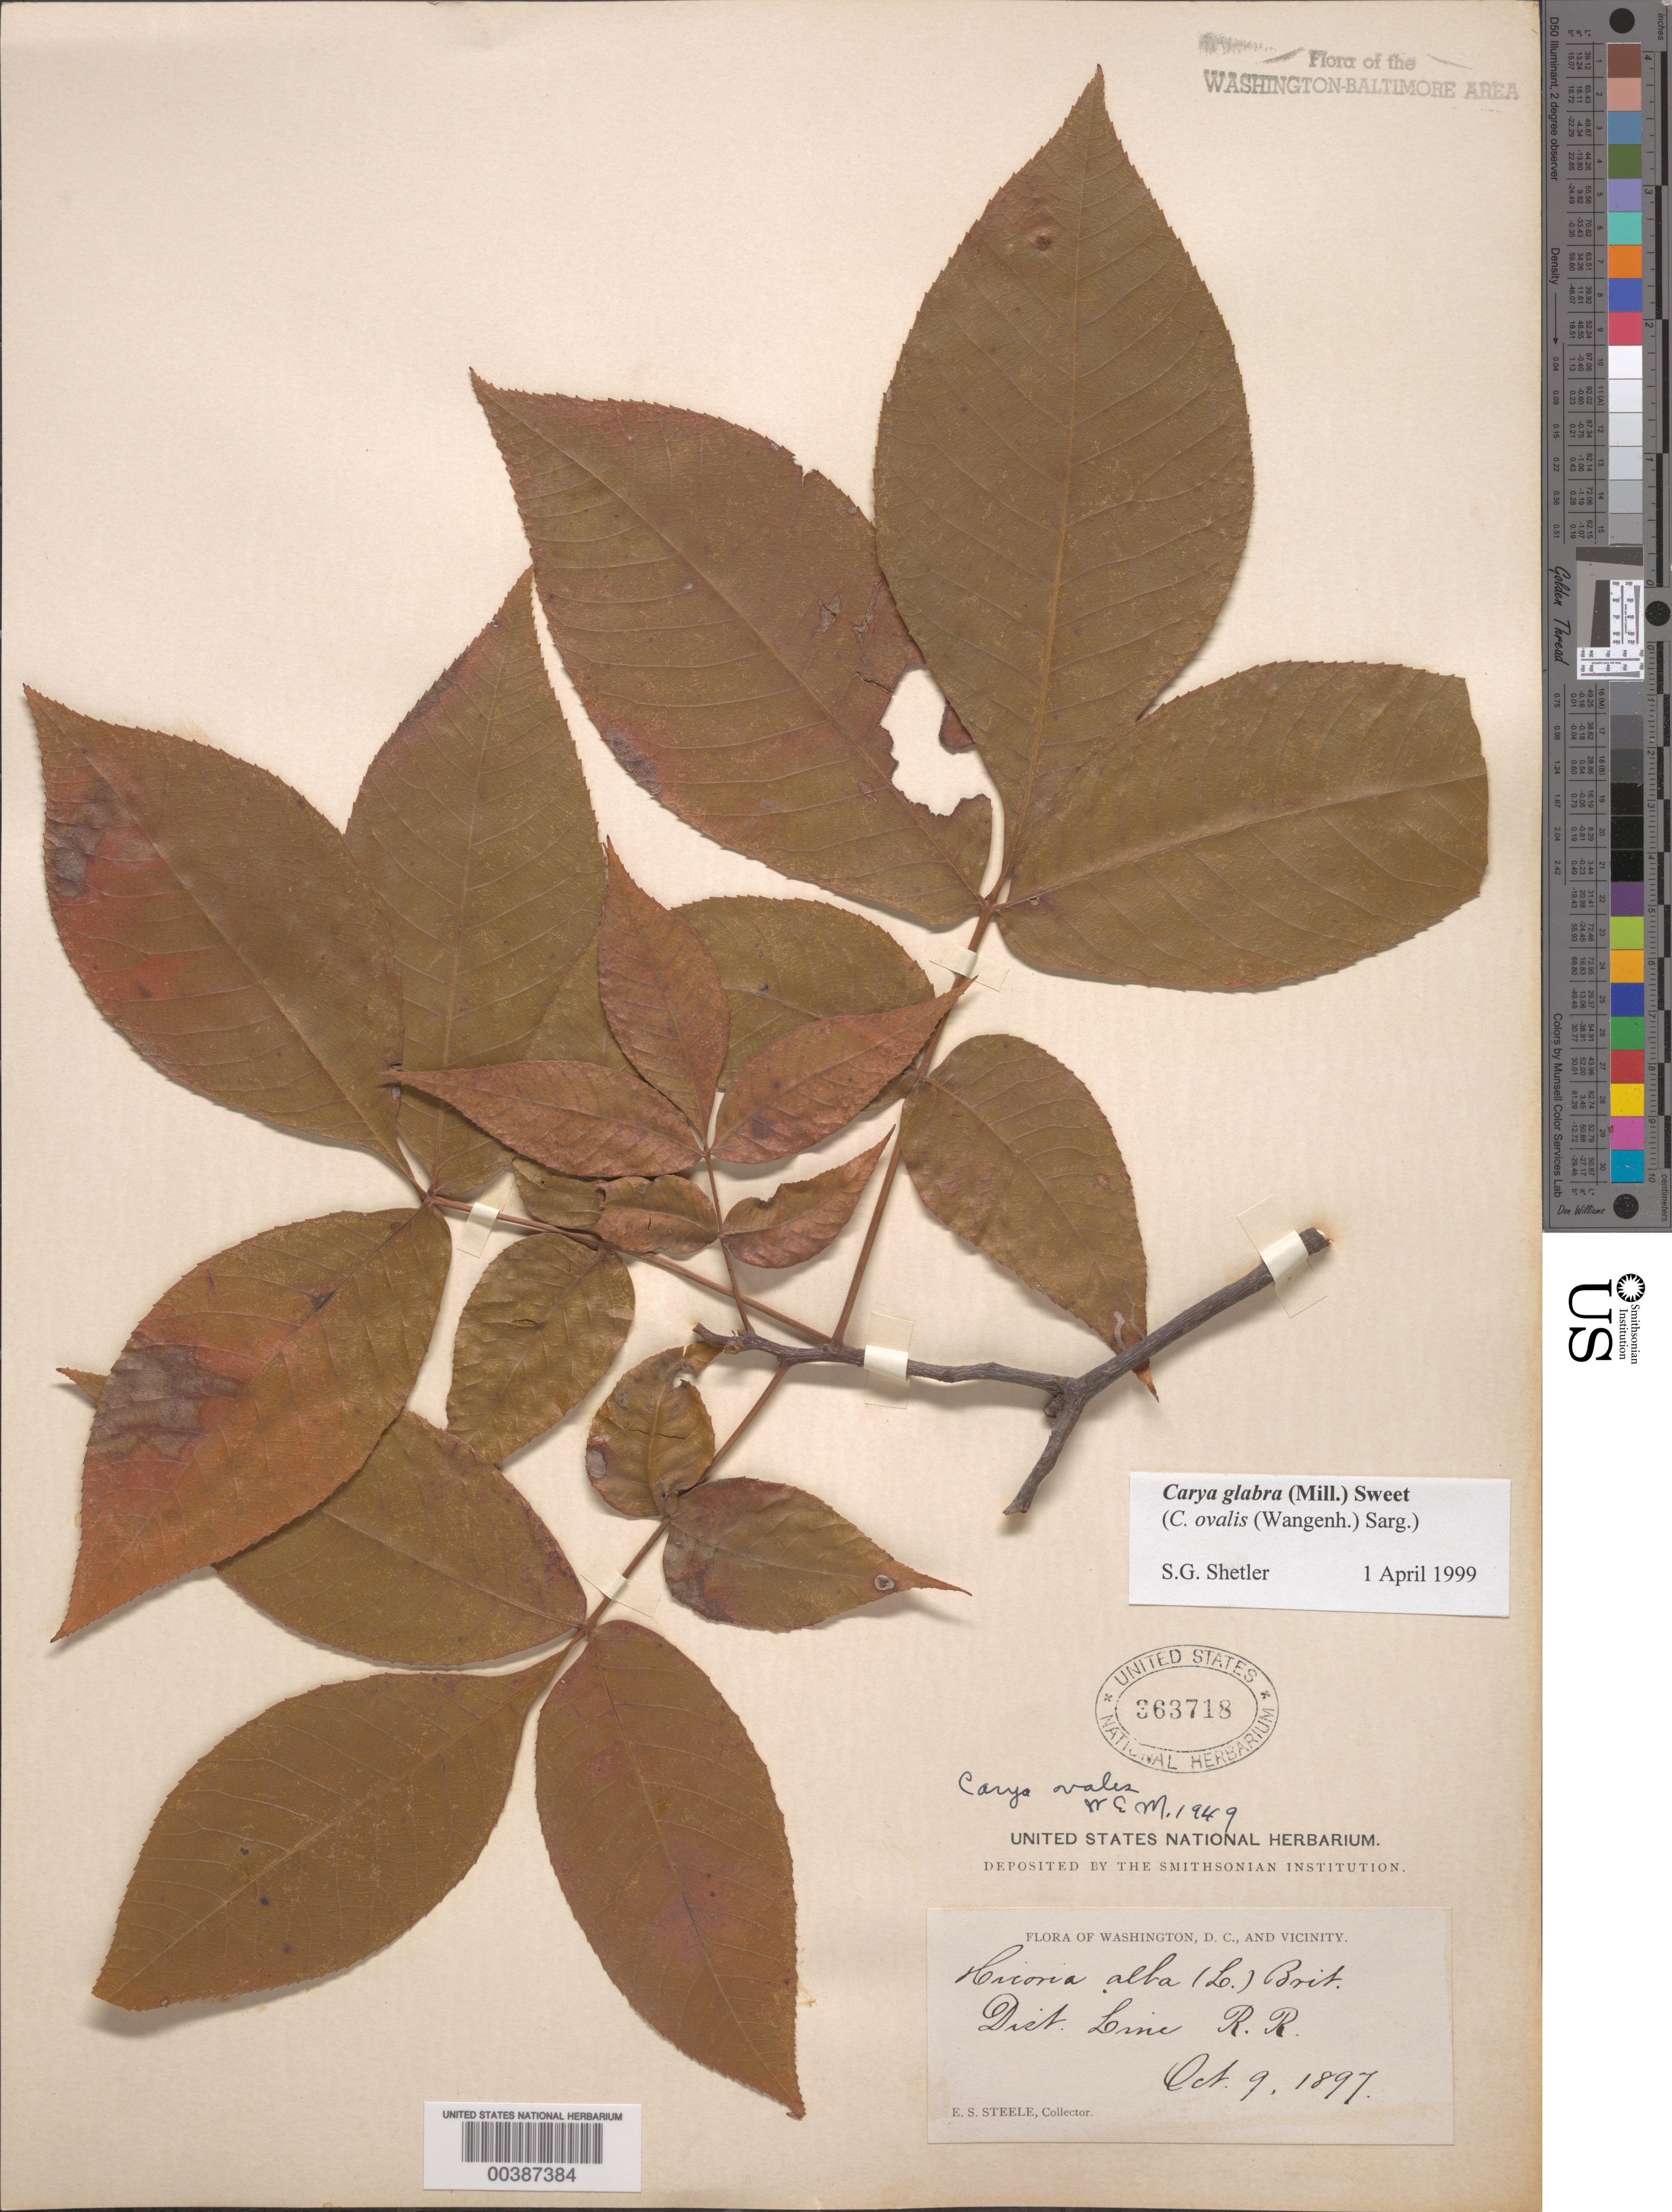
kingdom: Plantae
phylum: Tracheophyta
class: Magnoliopsida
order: Fagales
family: Juglandaceae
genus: Carya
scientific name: Carya glabra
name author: (Mill.) Sweet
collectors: E. Steele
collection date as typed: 09 Oct 1897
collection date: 1897-10-09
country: United States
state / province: District of Columbia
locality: District Line, railroad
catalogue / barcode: US 363718